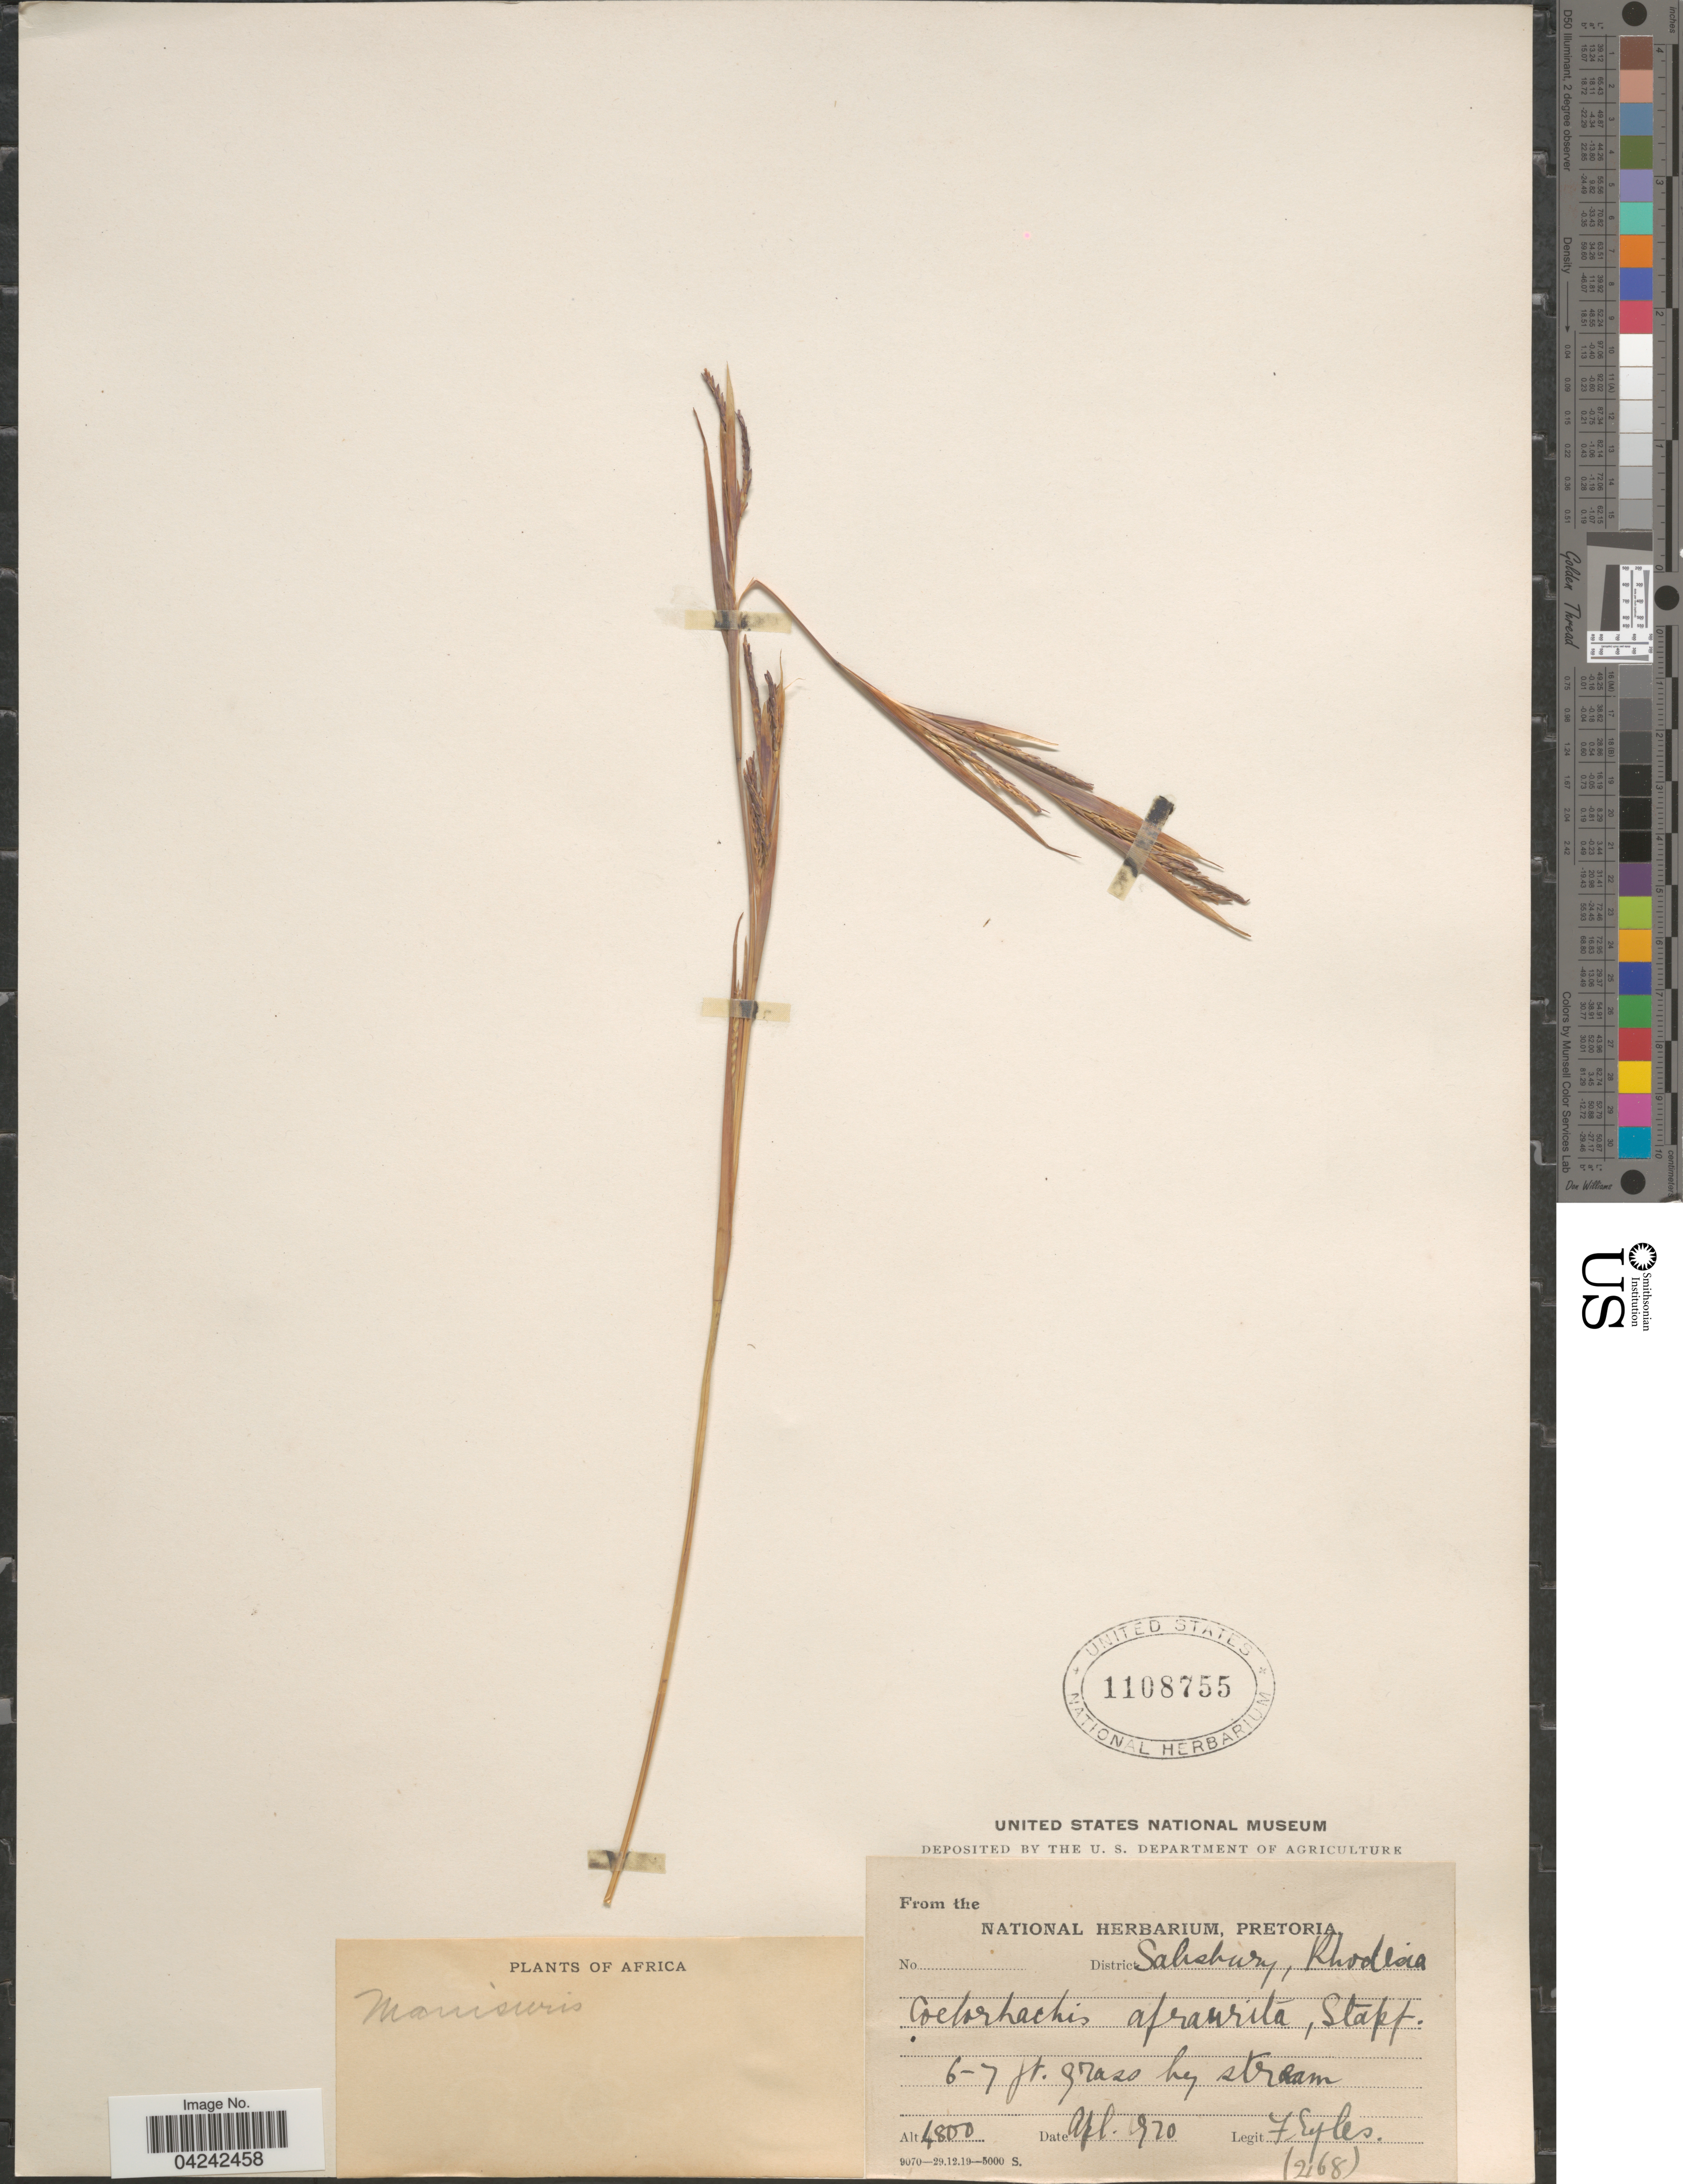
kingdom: Plantae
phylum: Tracheophyta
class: Liliopsida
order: Poales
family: Poaceae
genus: Rottboellia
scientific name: Rottboellia afraurita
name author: Stapf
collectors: F. Eyles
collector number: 2168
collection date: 1920-04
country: Zimbabwe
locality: District Salisbury, Rhodesia.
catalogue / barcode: US 1108755